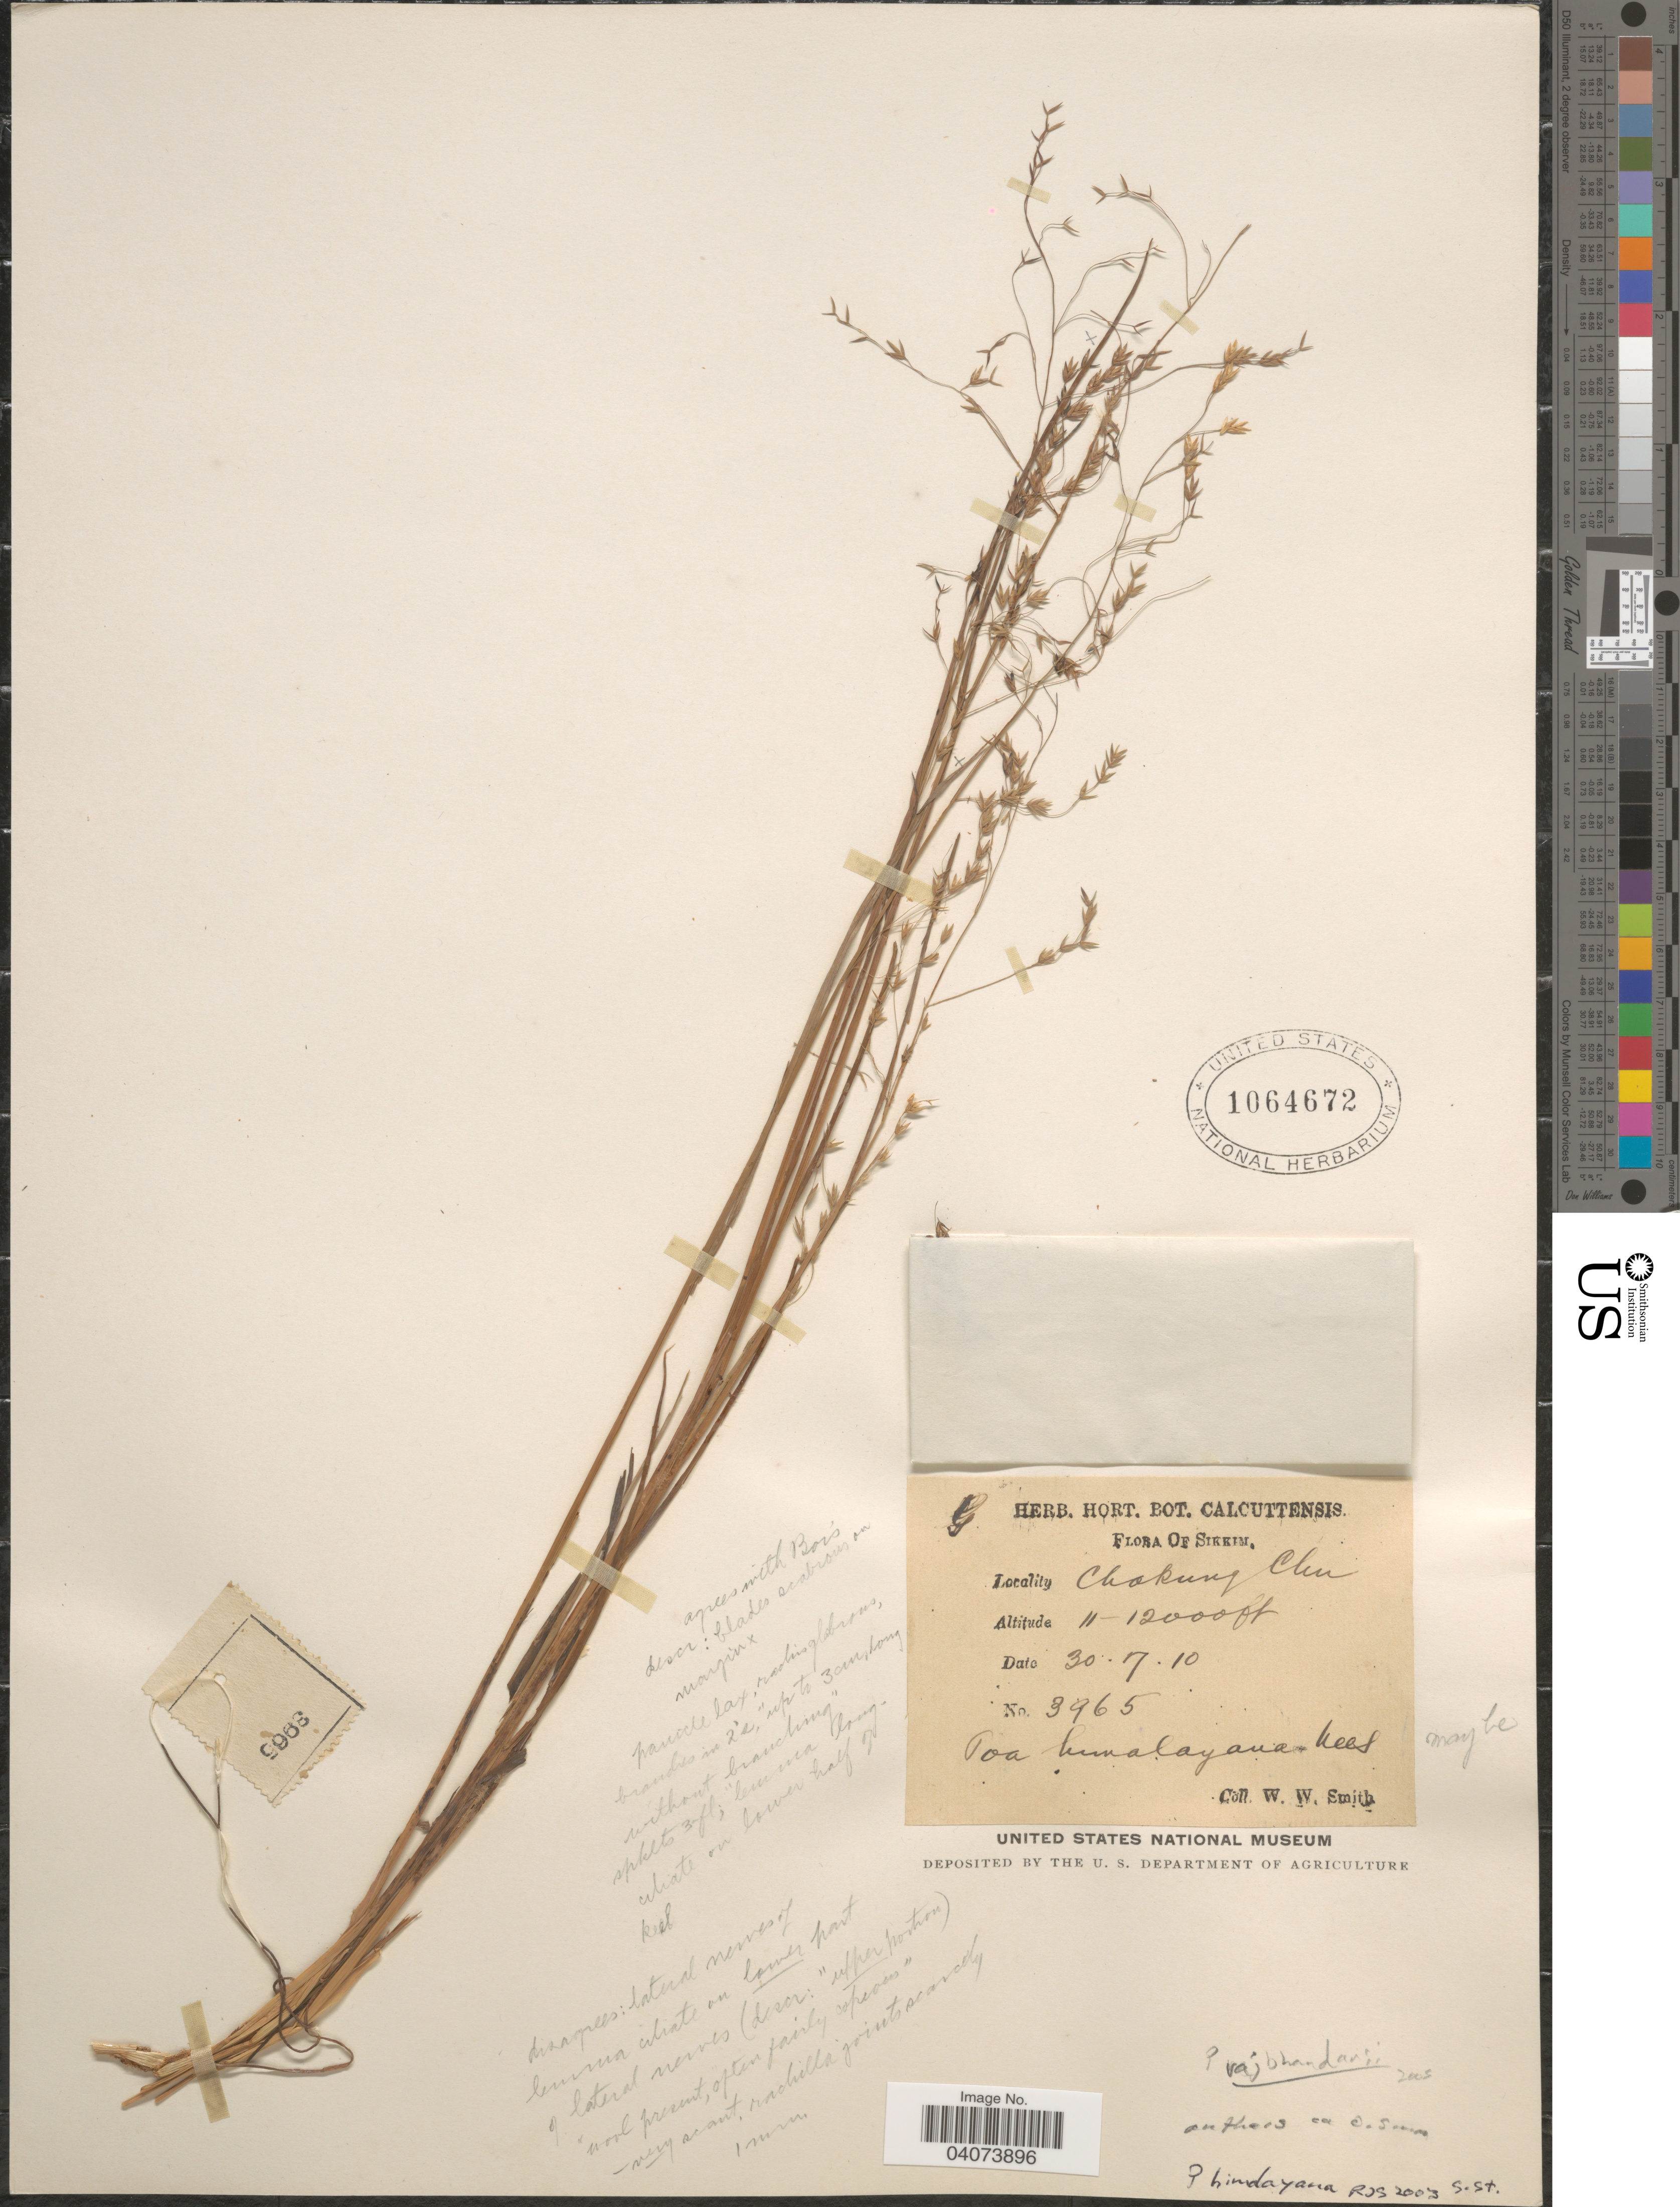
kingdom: Plantae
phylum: Tracheophyta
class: Liliopsida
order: Poales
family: Poaceae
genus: Poa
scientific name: Poa rajbhandarii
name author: Noltie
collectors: W. W. Smith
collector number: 3965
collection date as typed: Transcribed d/m/y: 30/7/10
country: India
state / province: Sikkim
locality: Chakung Chu.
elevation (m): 3353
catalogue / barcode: US 1064672